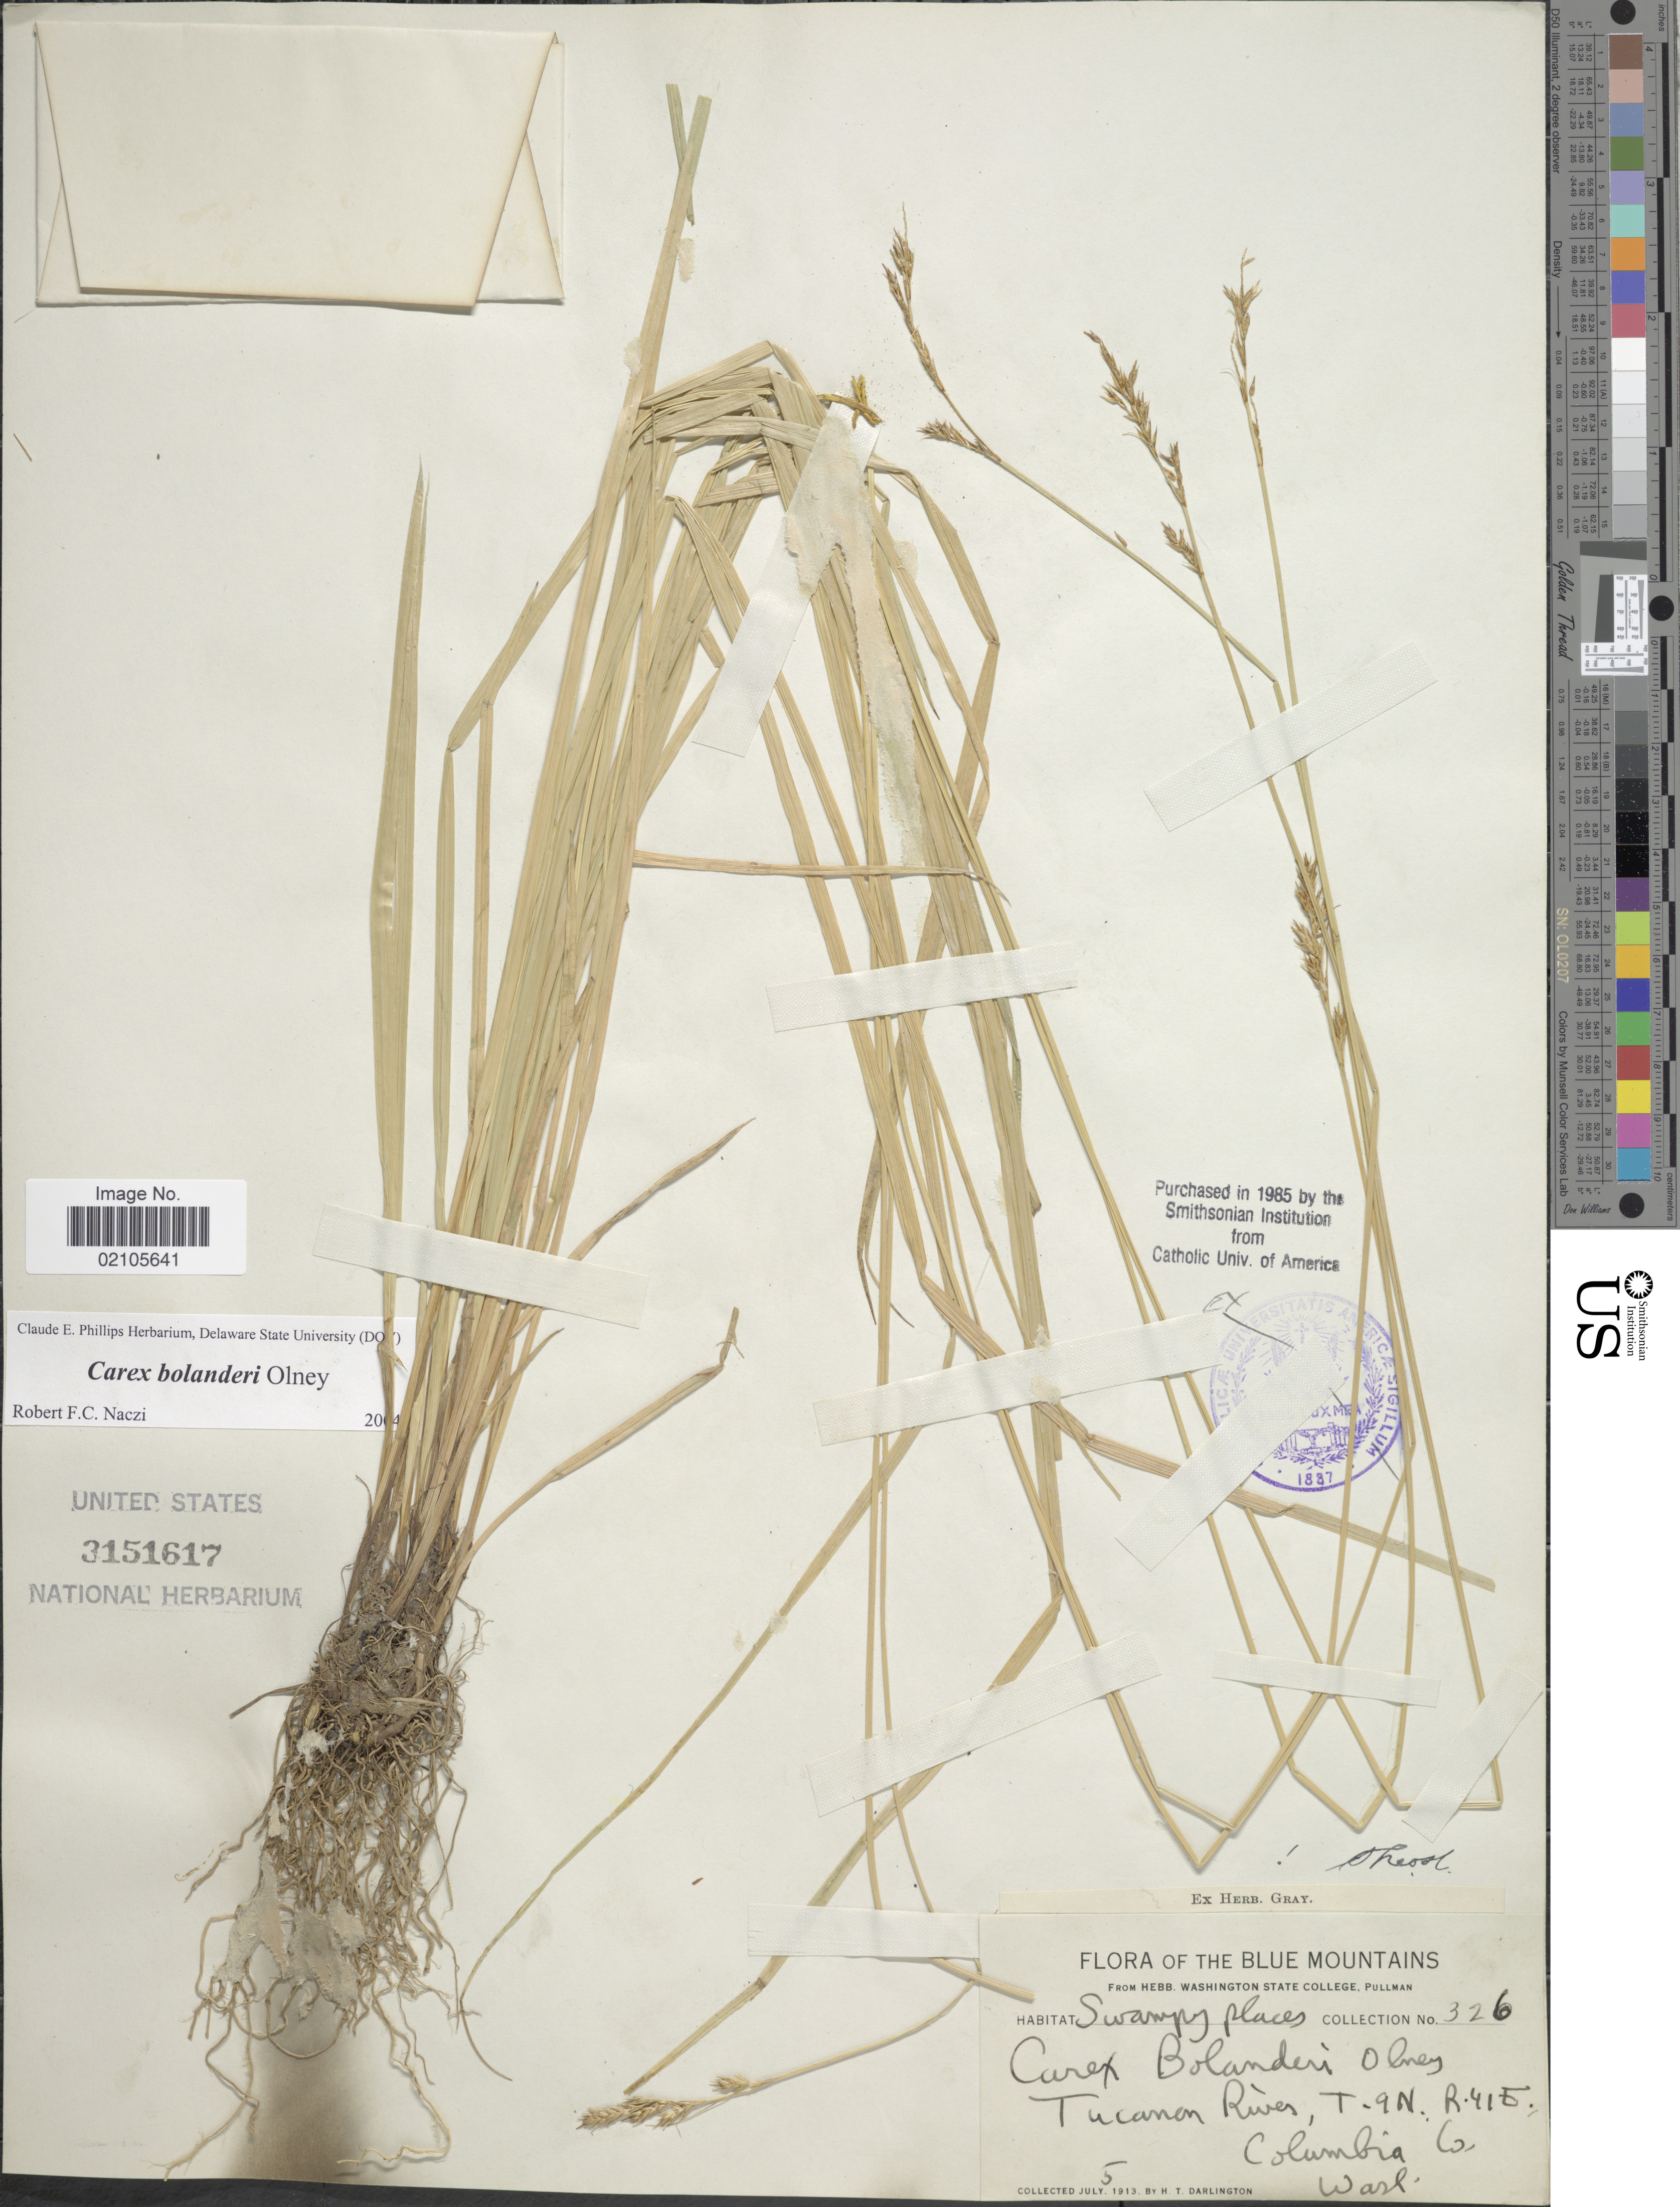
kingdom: Plantae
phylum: Tracheophyta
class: Liliopsida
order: Poales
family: Cyperaceae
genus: Carex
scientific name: Carex bolanderi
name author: Olney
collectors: H. Darlington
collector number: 326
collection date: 1913-07-05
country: United States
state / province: Washington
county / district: Columbia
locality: The Blue Mountains, Tucanon River, T. 9 N, R. 415, Columbia Co.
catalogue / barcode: US 3151617